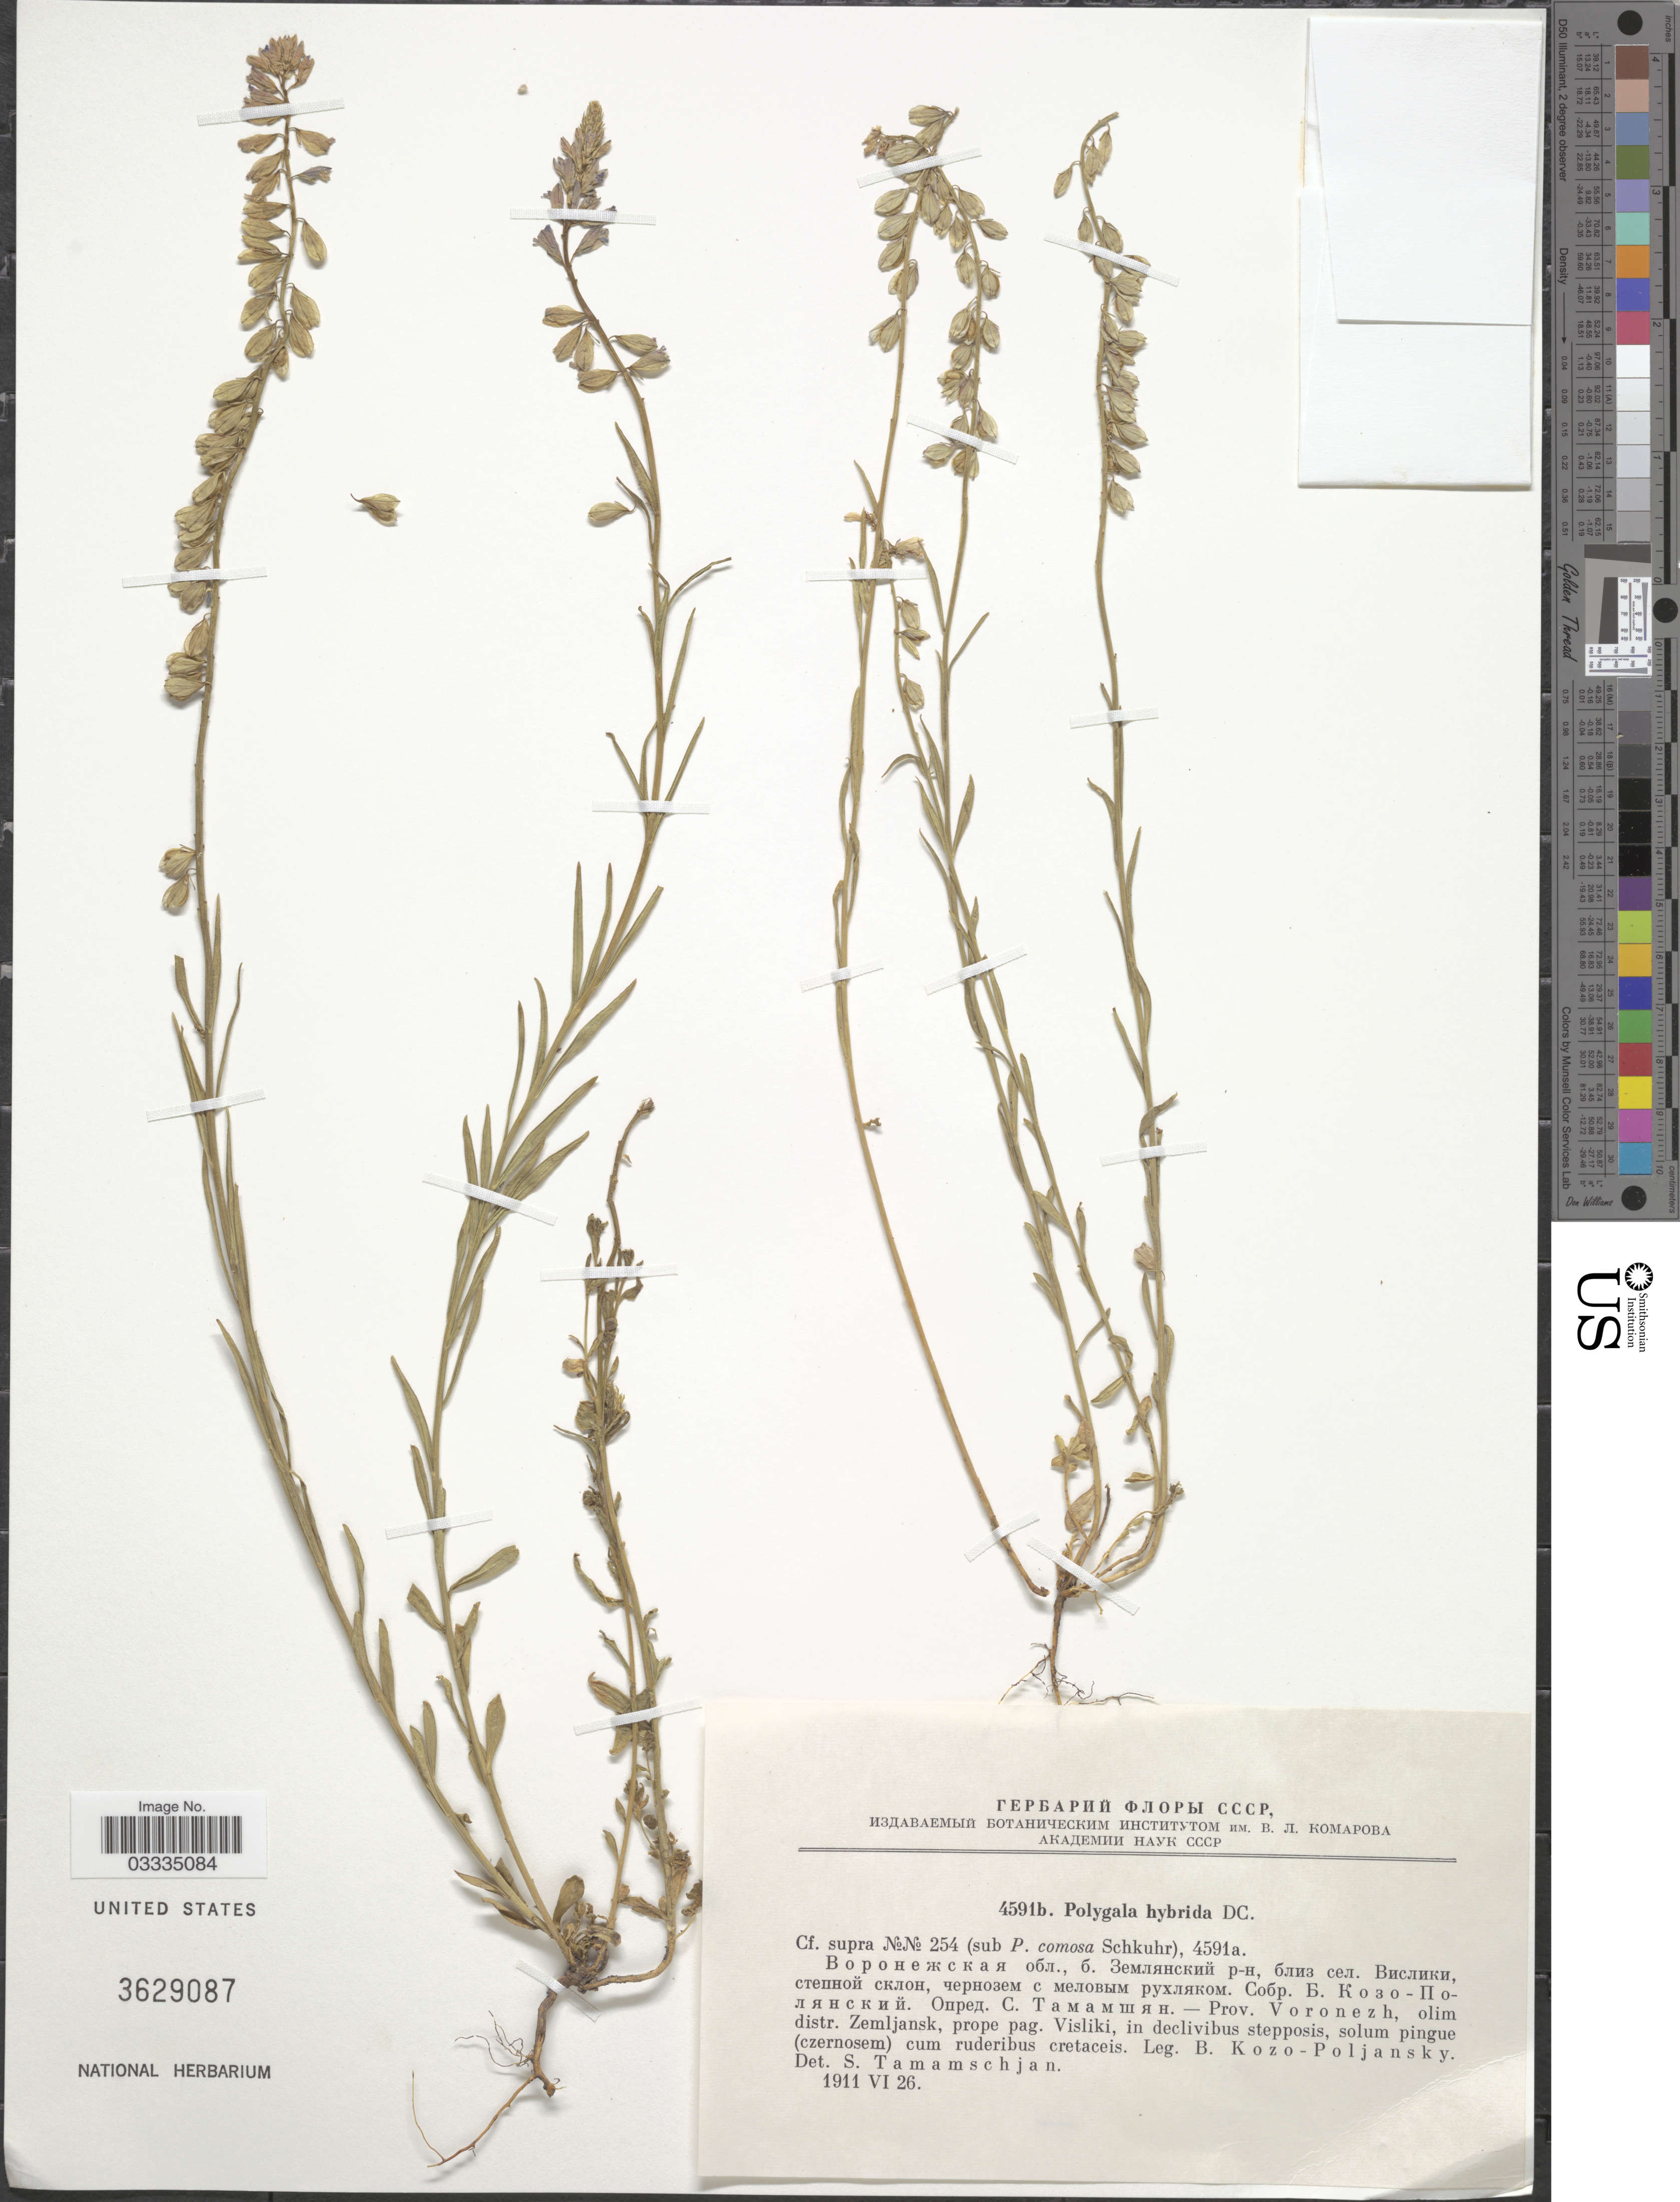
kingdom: Plantae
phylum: Tracheophyta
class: Magnoliopsida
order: Fabales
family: Polygalaceae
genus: Polygala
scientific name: Polygala hybrida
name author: DC.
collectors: B. Kozo-Poljansky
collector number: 4591b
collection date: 1911-06-26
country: Russian Federation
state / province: Voronezh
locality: X. Prov. Voronezh, olim distr. Zemljansk, prope pag. Visliki.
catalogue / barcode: US 3629087